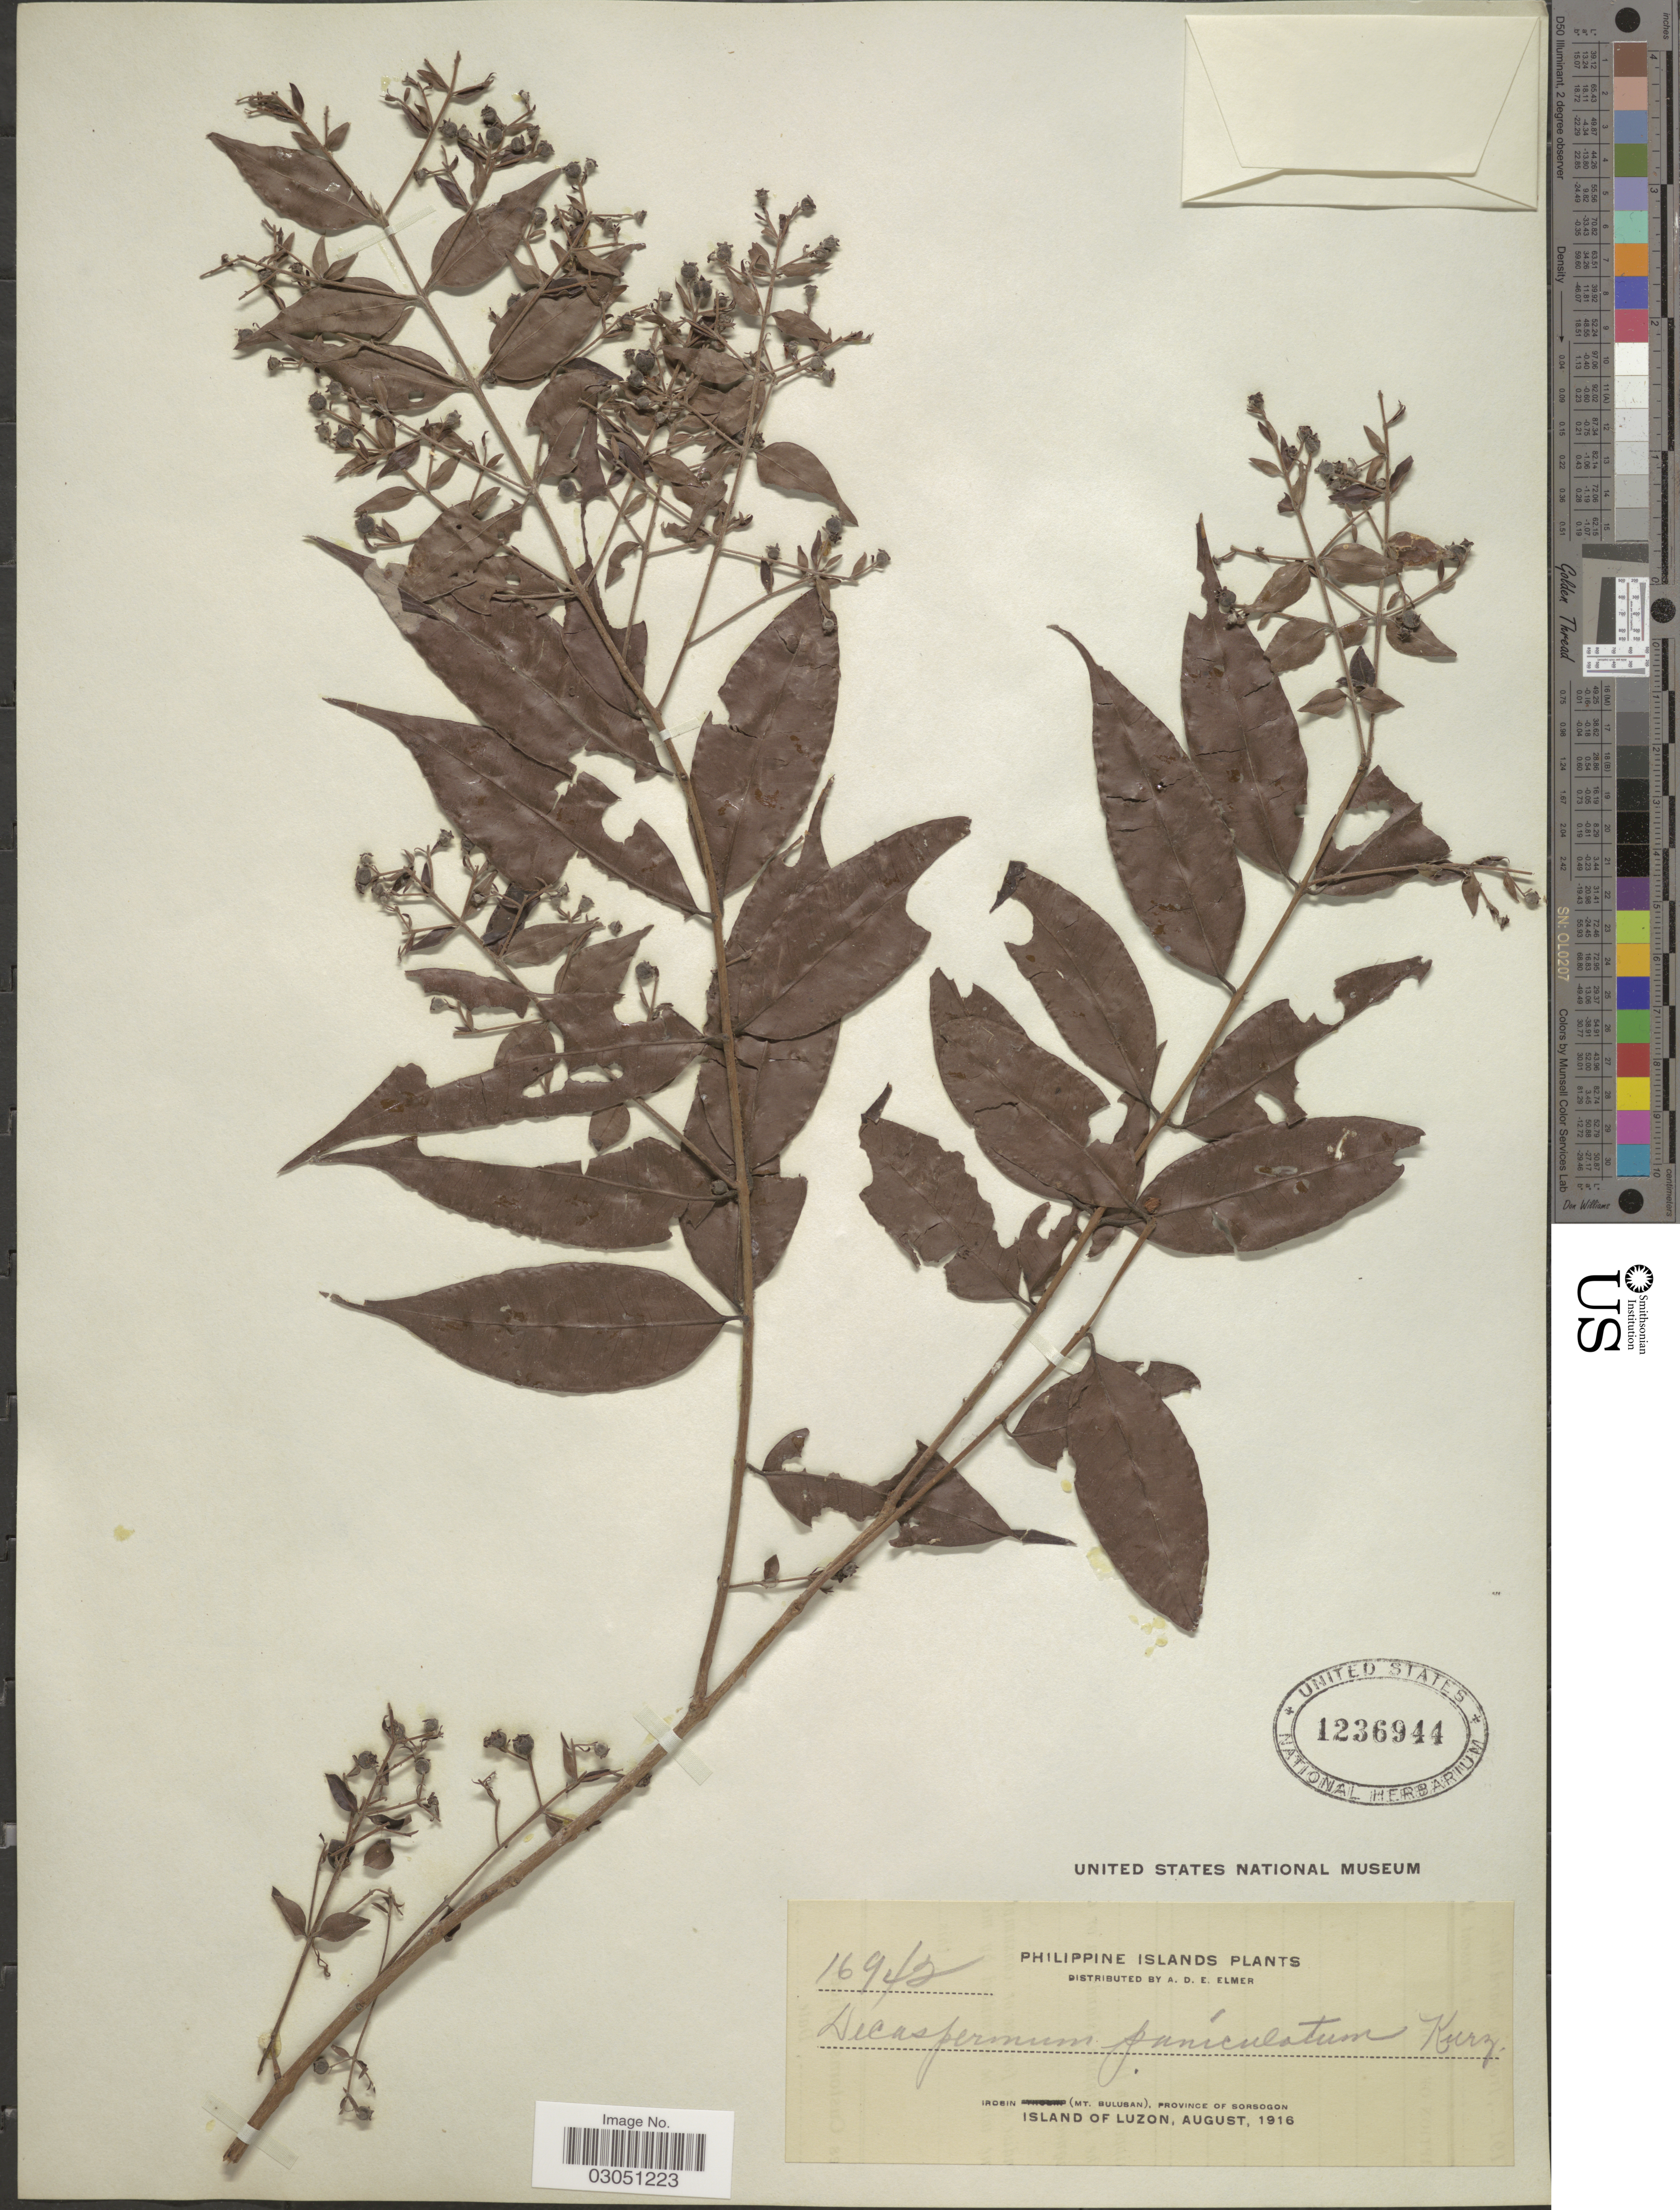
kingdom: Plantae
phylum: Tracheophyta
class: Magnoliopsida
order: Myrtales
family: Myrtaceae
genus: Decaspermum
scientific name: Decaspermum fruticosum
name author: J.R. Forst. & G. Forst.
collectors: A. D. E. Elmer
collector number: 16942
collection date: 1916-08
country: Philippines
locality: Philippine Islands, Irosin (Mt. Bulusan), Province of Sorsogon, Island of Luzon.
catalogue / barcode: US 1236944